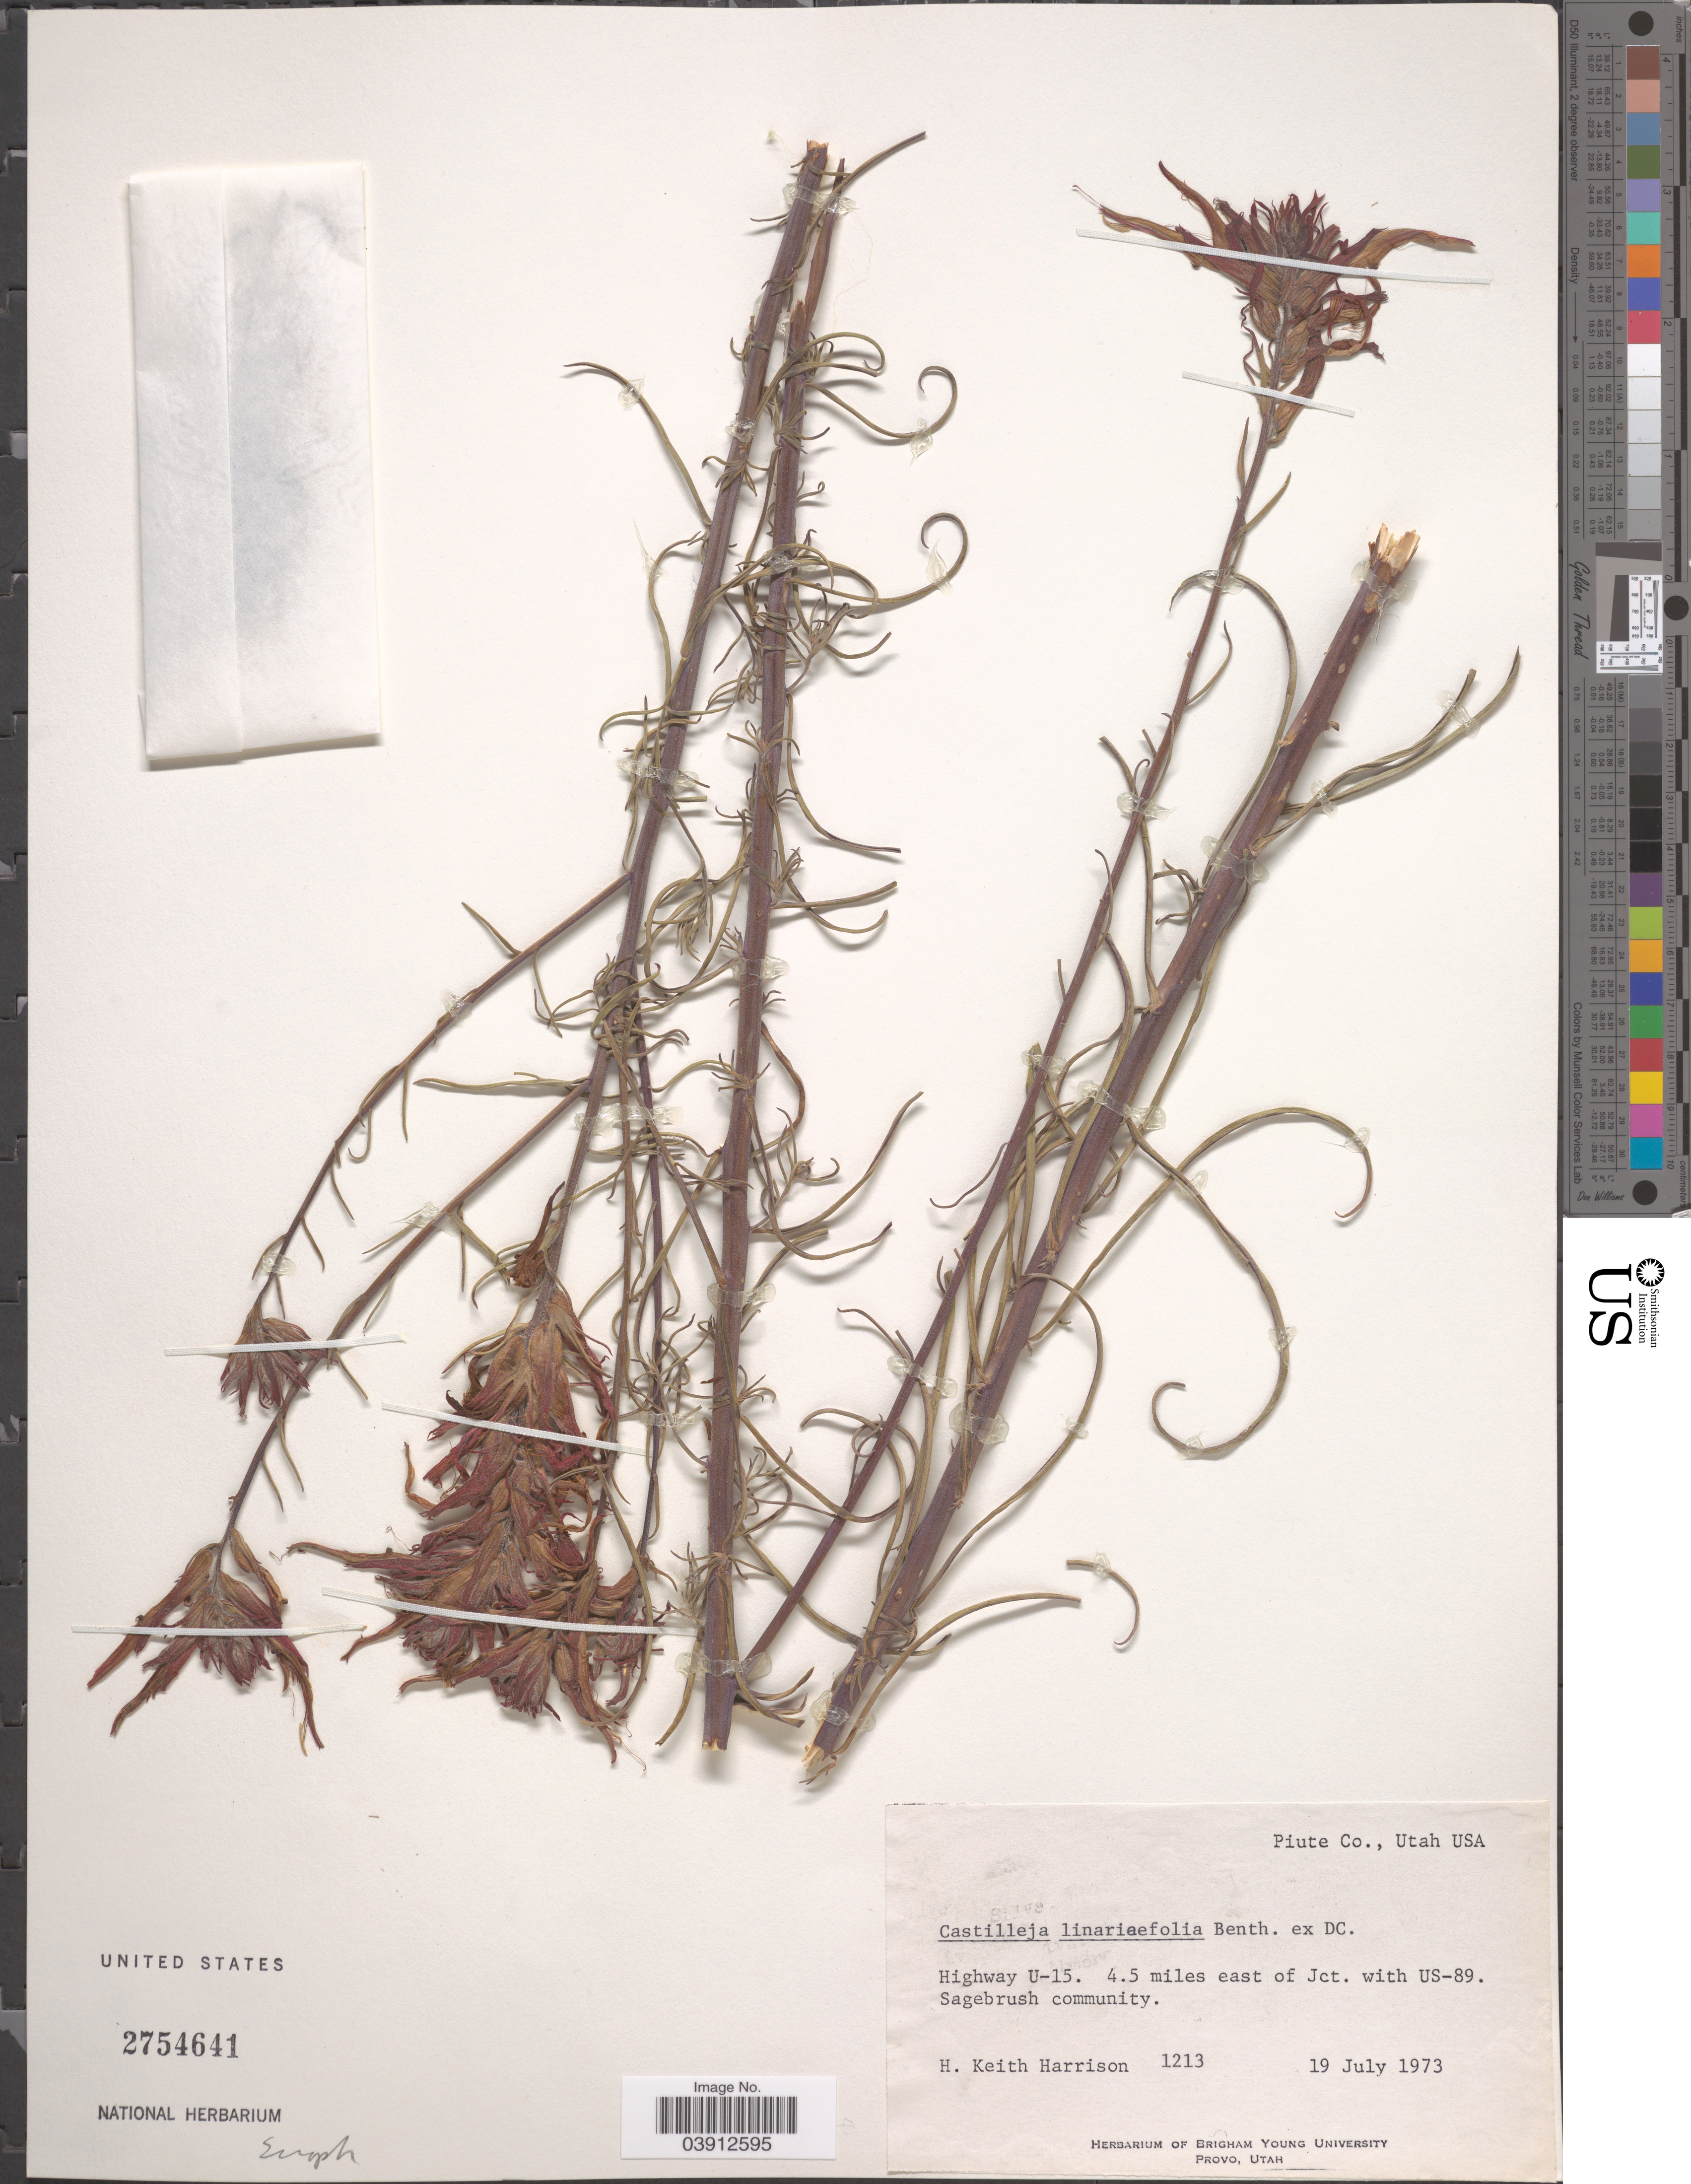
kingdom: Plantae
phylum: Tracheophyta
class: Magnoliopsida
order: Lamiales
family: Orobanchaceae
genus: Castilleja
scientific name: Castilleja linariifolia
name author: Benth.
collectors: H. Harrison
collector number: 1213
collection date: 1973-07-19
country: United States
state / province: Utah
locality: Piute Co. Highway U-15. 4.5 miles east of Jct. with US-89.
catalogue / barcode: US 2754641